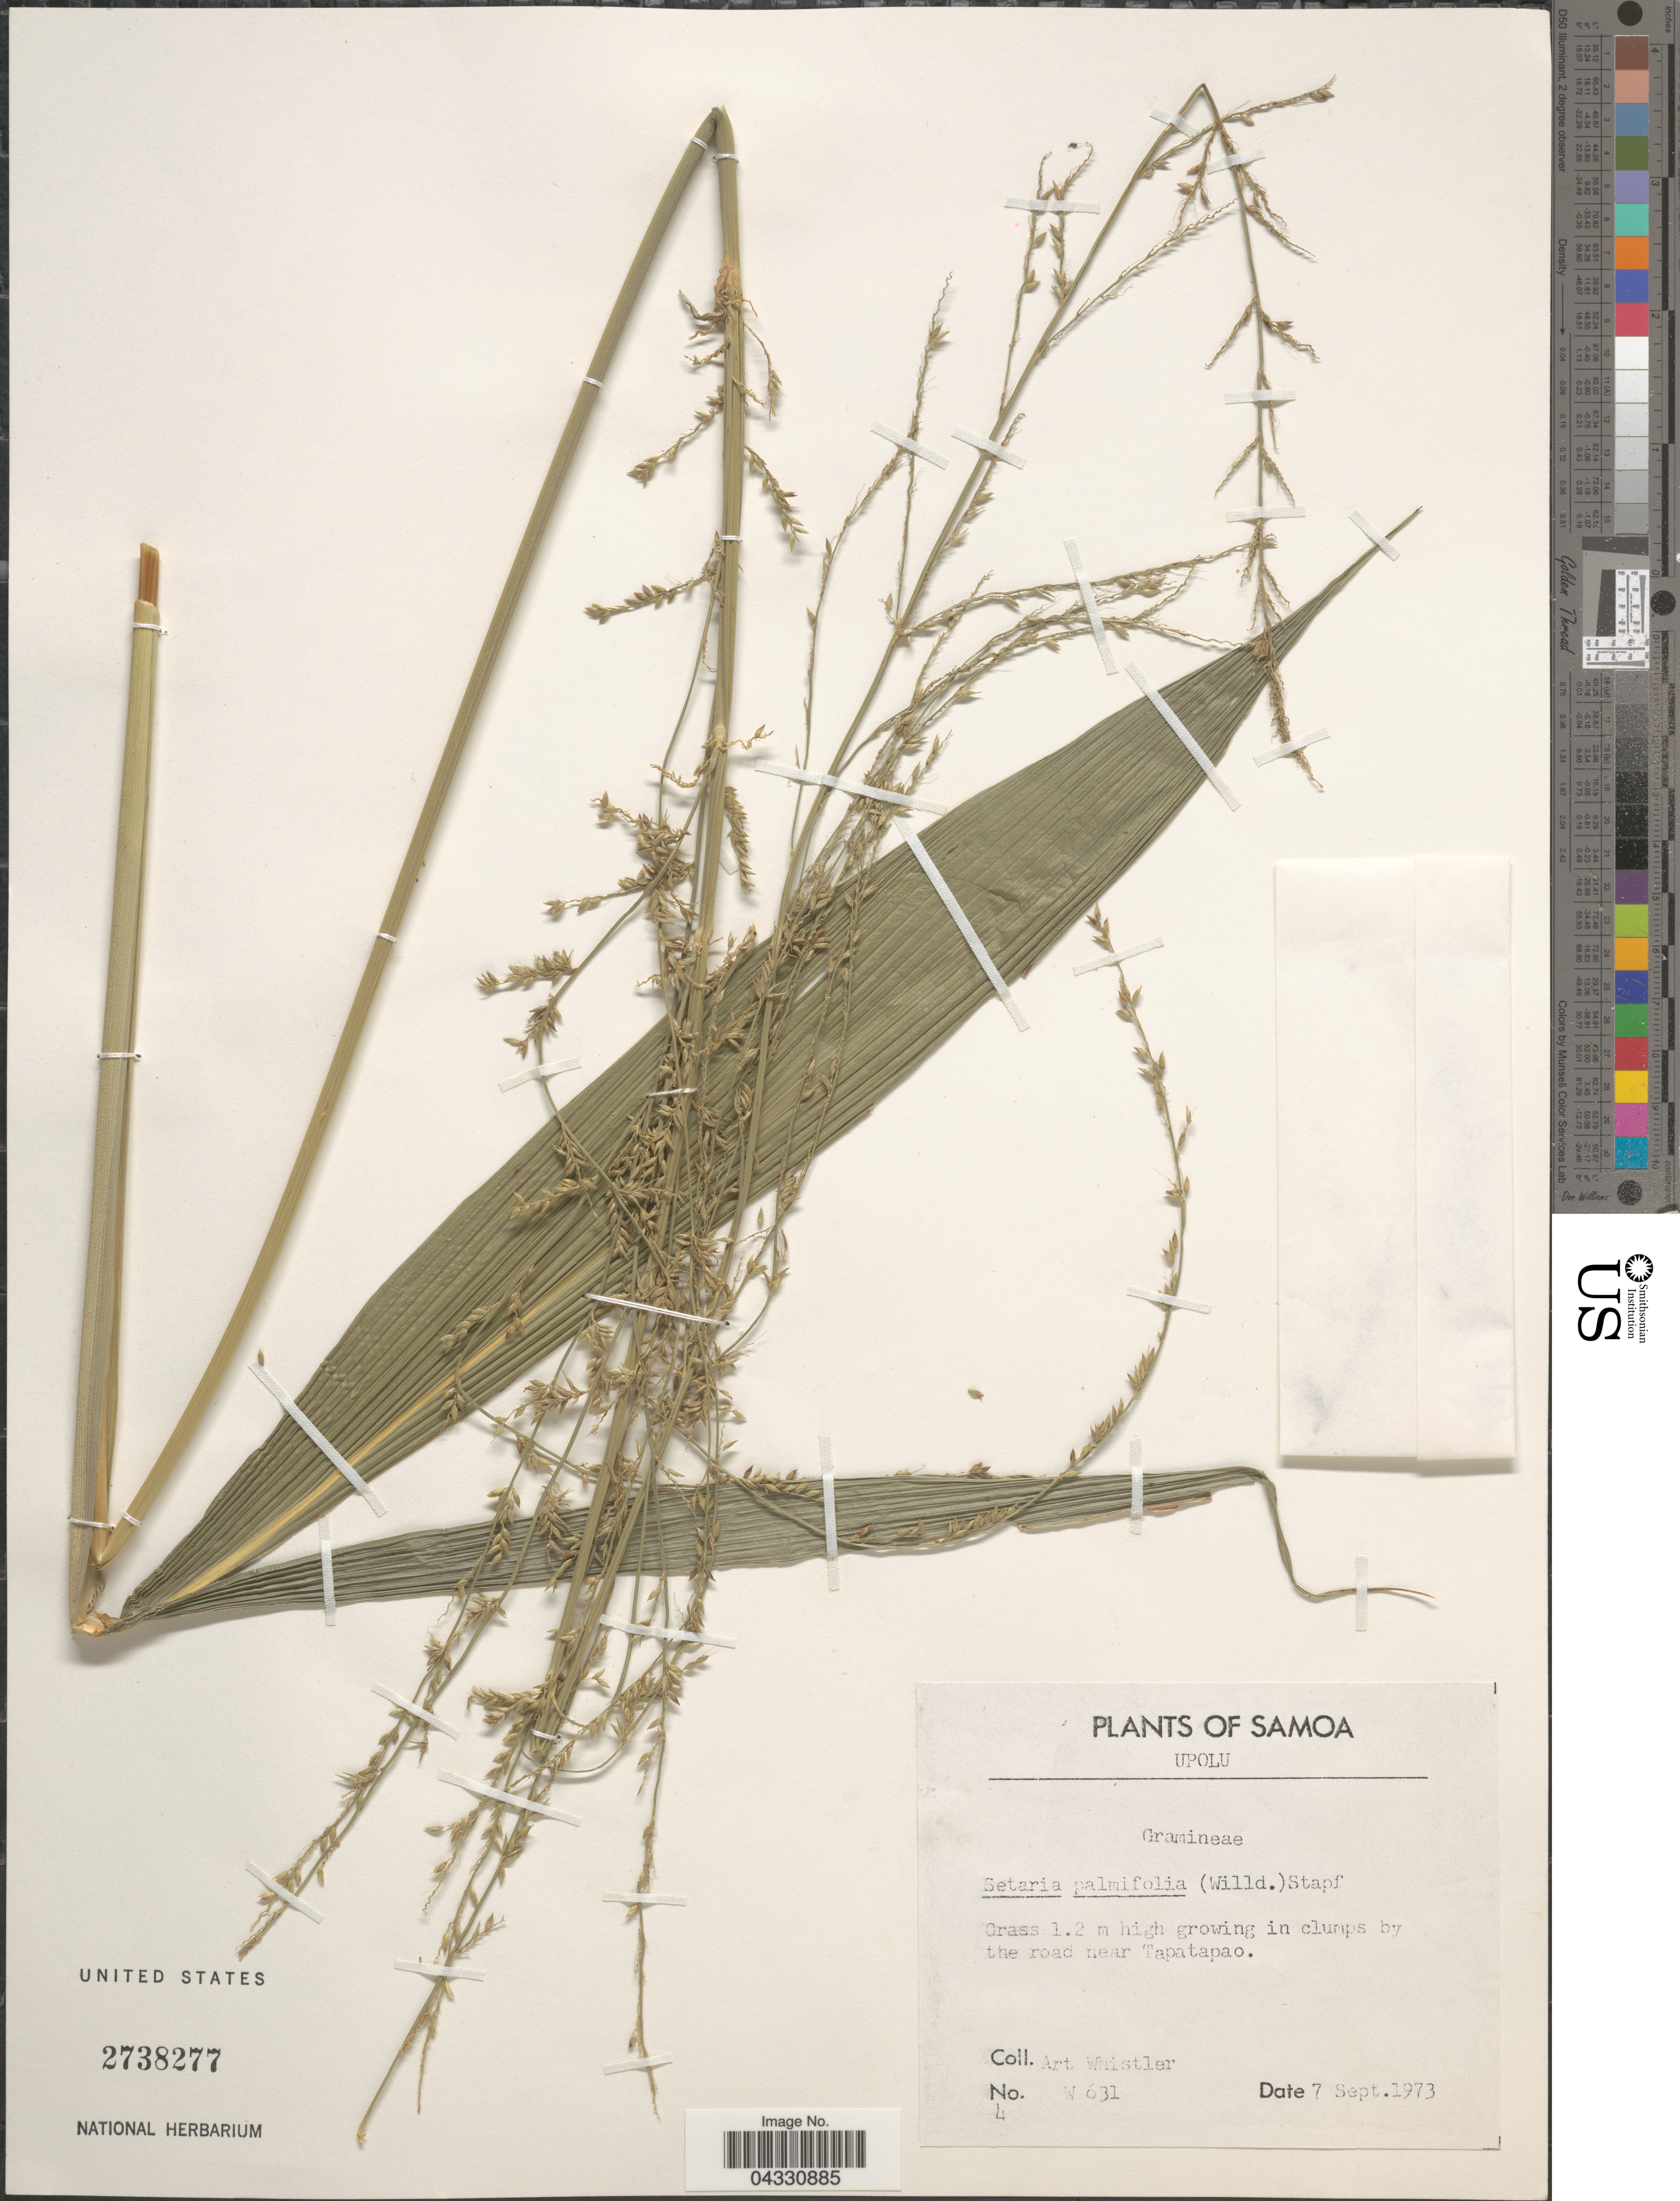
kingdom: Plantae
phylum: Tracheophyta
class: Liliopsida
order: Poales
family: Poaceae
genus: Setaria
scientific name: Setaria palmifolia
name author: (J. Koenig) Stapf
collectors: A. Whistler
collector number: W631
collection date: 1973-09-07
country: Samoa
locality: Samoa. Upolu. In clumps by the road near Tapatapao.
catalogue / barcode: US 2738277